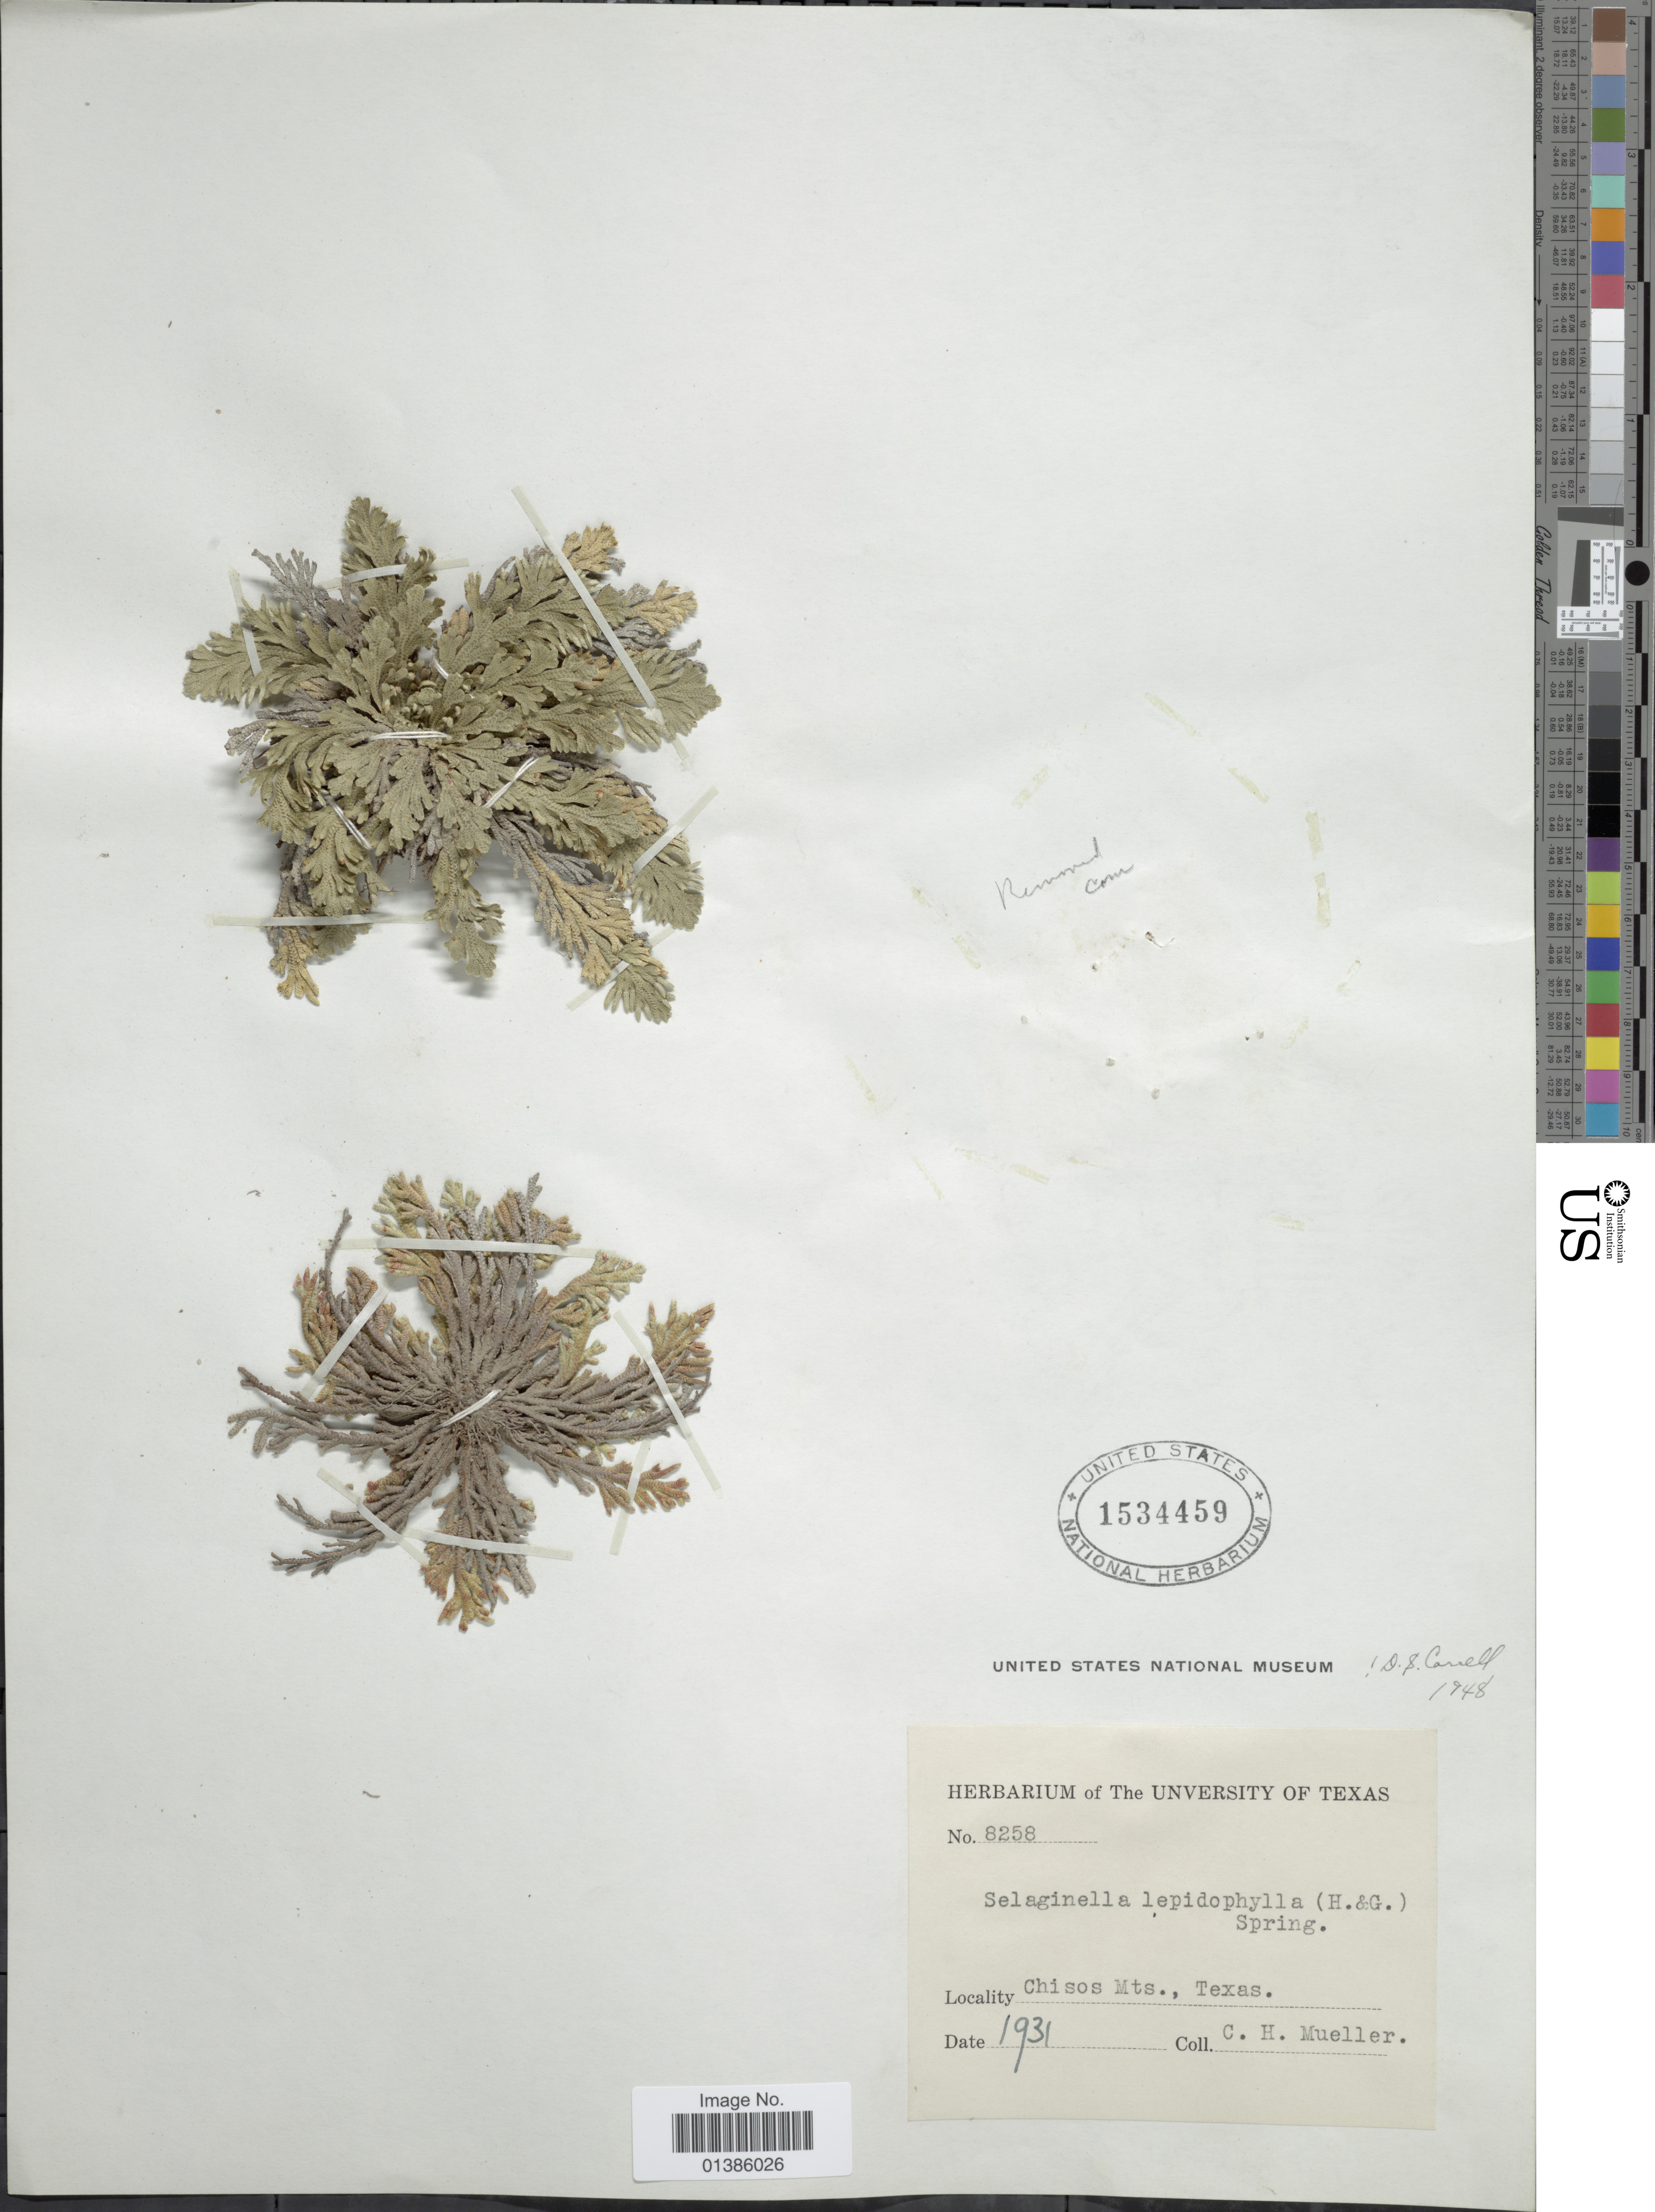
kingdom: Plantae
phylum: Tracheophyta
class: Lycopodiopsida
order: Selaginellales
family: Selaginellaceae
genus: Selaginella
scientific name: Selaginella lepidophylla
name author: (Hook. & Grev.) Spring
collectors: C. H. Mueller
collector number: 8258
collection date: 1931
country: United States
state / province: Texas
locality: Chisos Mts.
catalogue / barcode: US 1534459